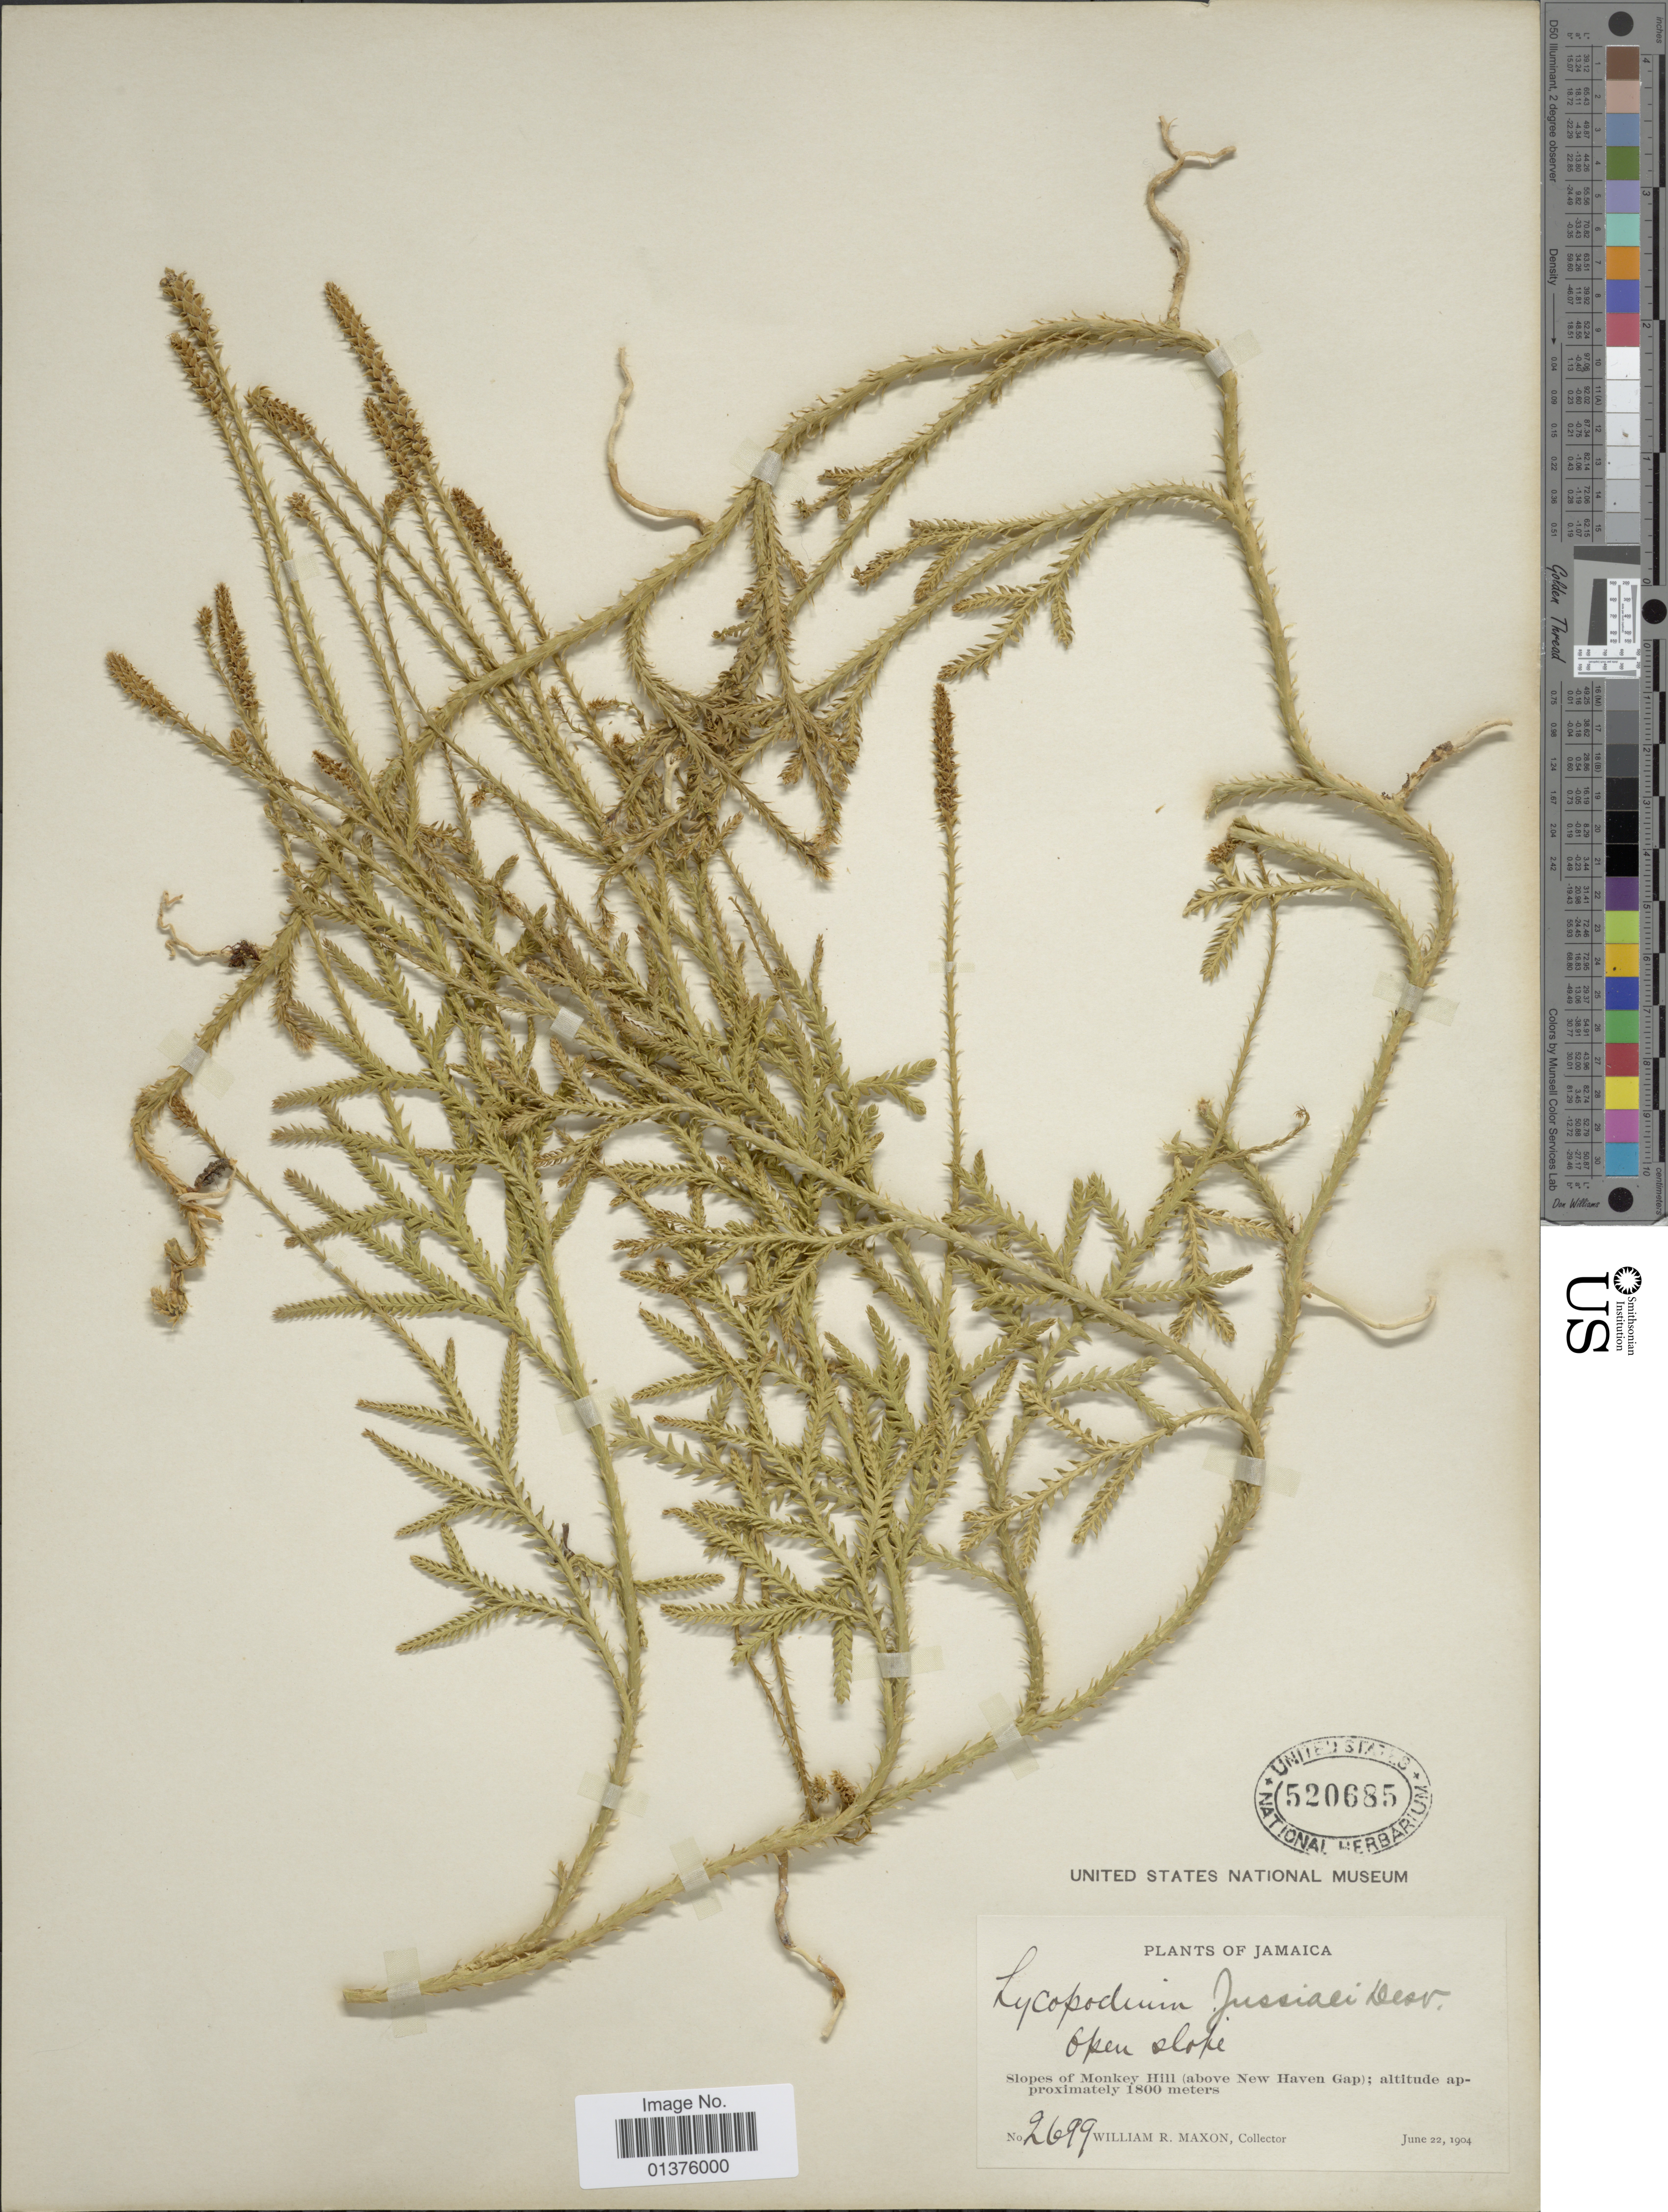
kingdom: Plantae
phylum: Tracheophyta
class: Lycopodiopsida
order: Lycopodiales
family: Lycopodiaceae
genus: Diphasium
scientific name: Diphasium jussiaei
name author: (Desv.) C. Presl ex Rothm.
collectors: W. R. Maxon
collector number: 2699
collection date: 1904-06-22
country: Jamaica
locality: Slopes of Monkey Hill(above New Haven Gap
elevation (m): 1800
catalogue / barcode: US 520685